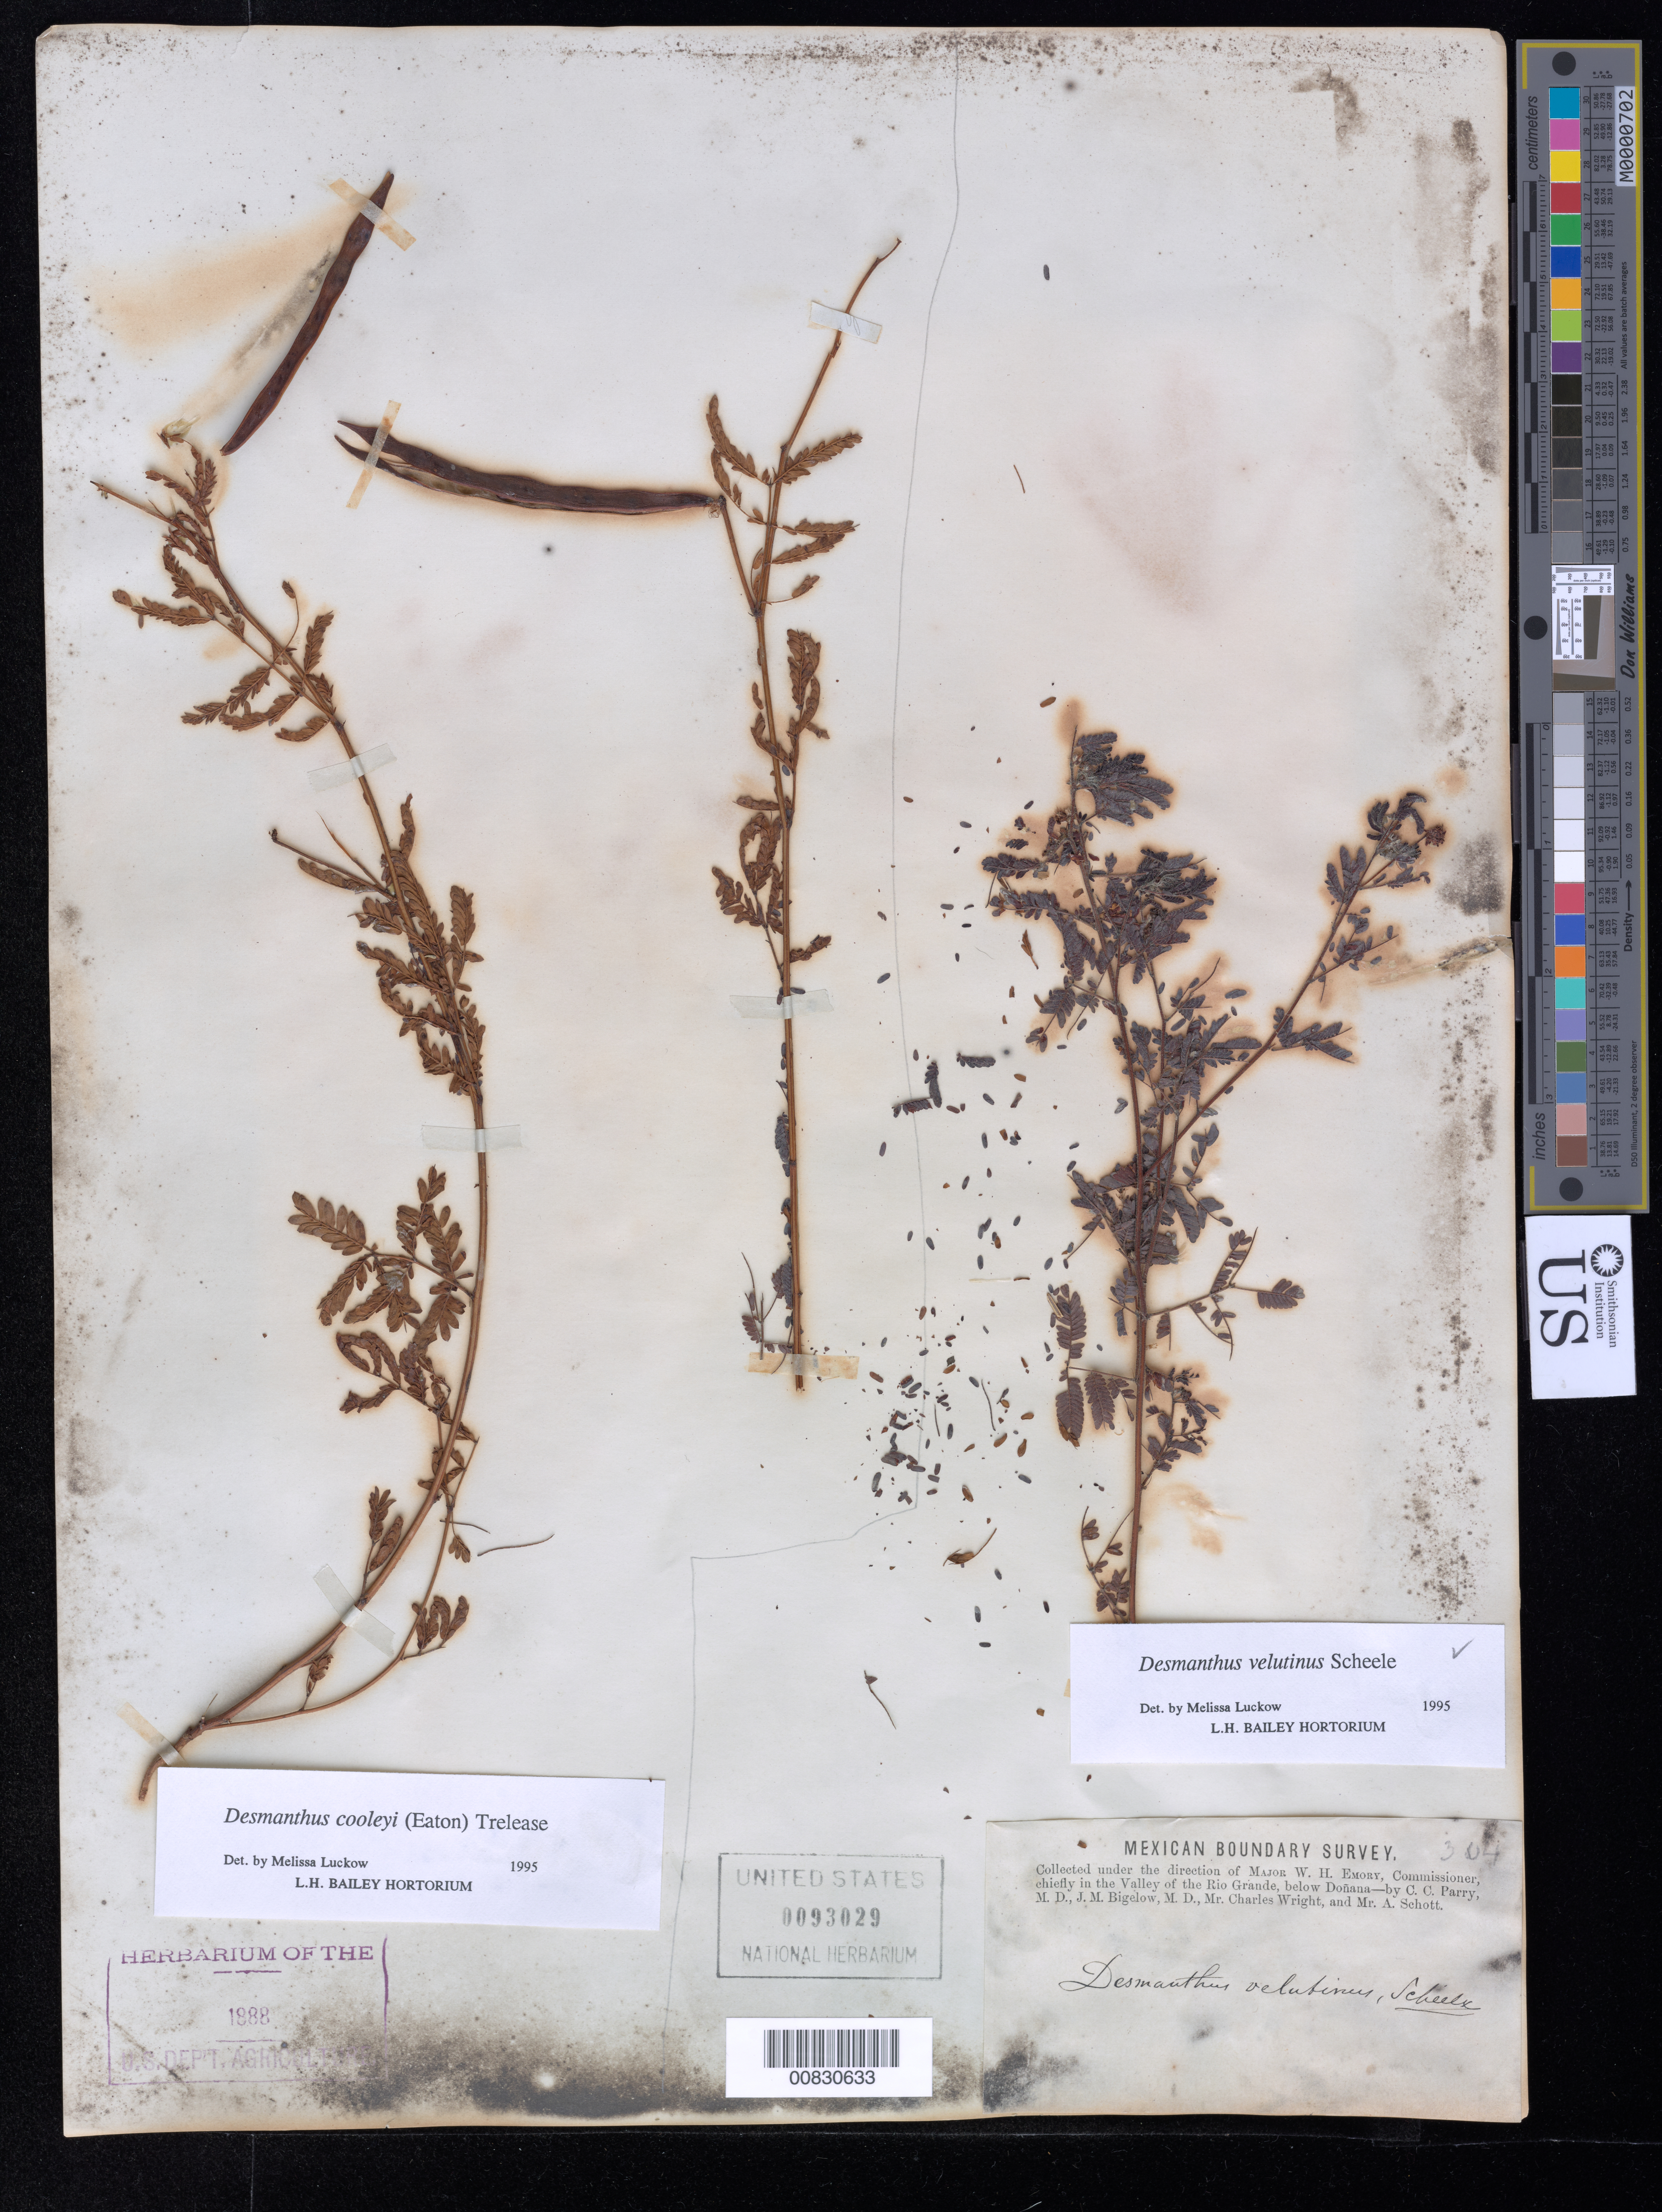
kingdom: Plantae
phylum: Tracheophyta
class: Magnoliopsida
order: Fabales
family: Fabaceae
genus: Desmanthus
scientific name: Desmanthus velutinus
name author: Scheele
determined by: Luckow, M. A.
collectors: C. C. Parry, J. M. Bigelow, C. Wright & A. C. V. Schott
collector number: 304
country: United States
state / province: New Mexico / Texas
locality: Valley of the Rio Grande, below Doñana.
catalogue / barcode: US 93029